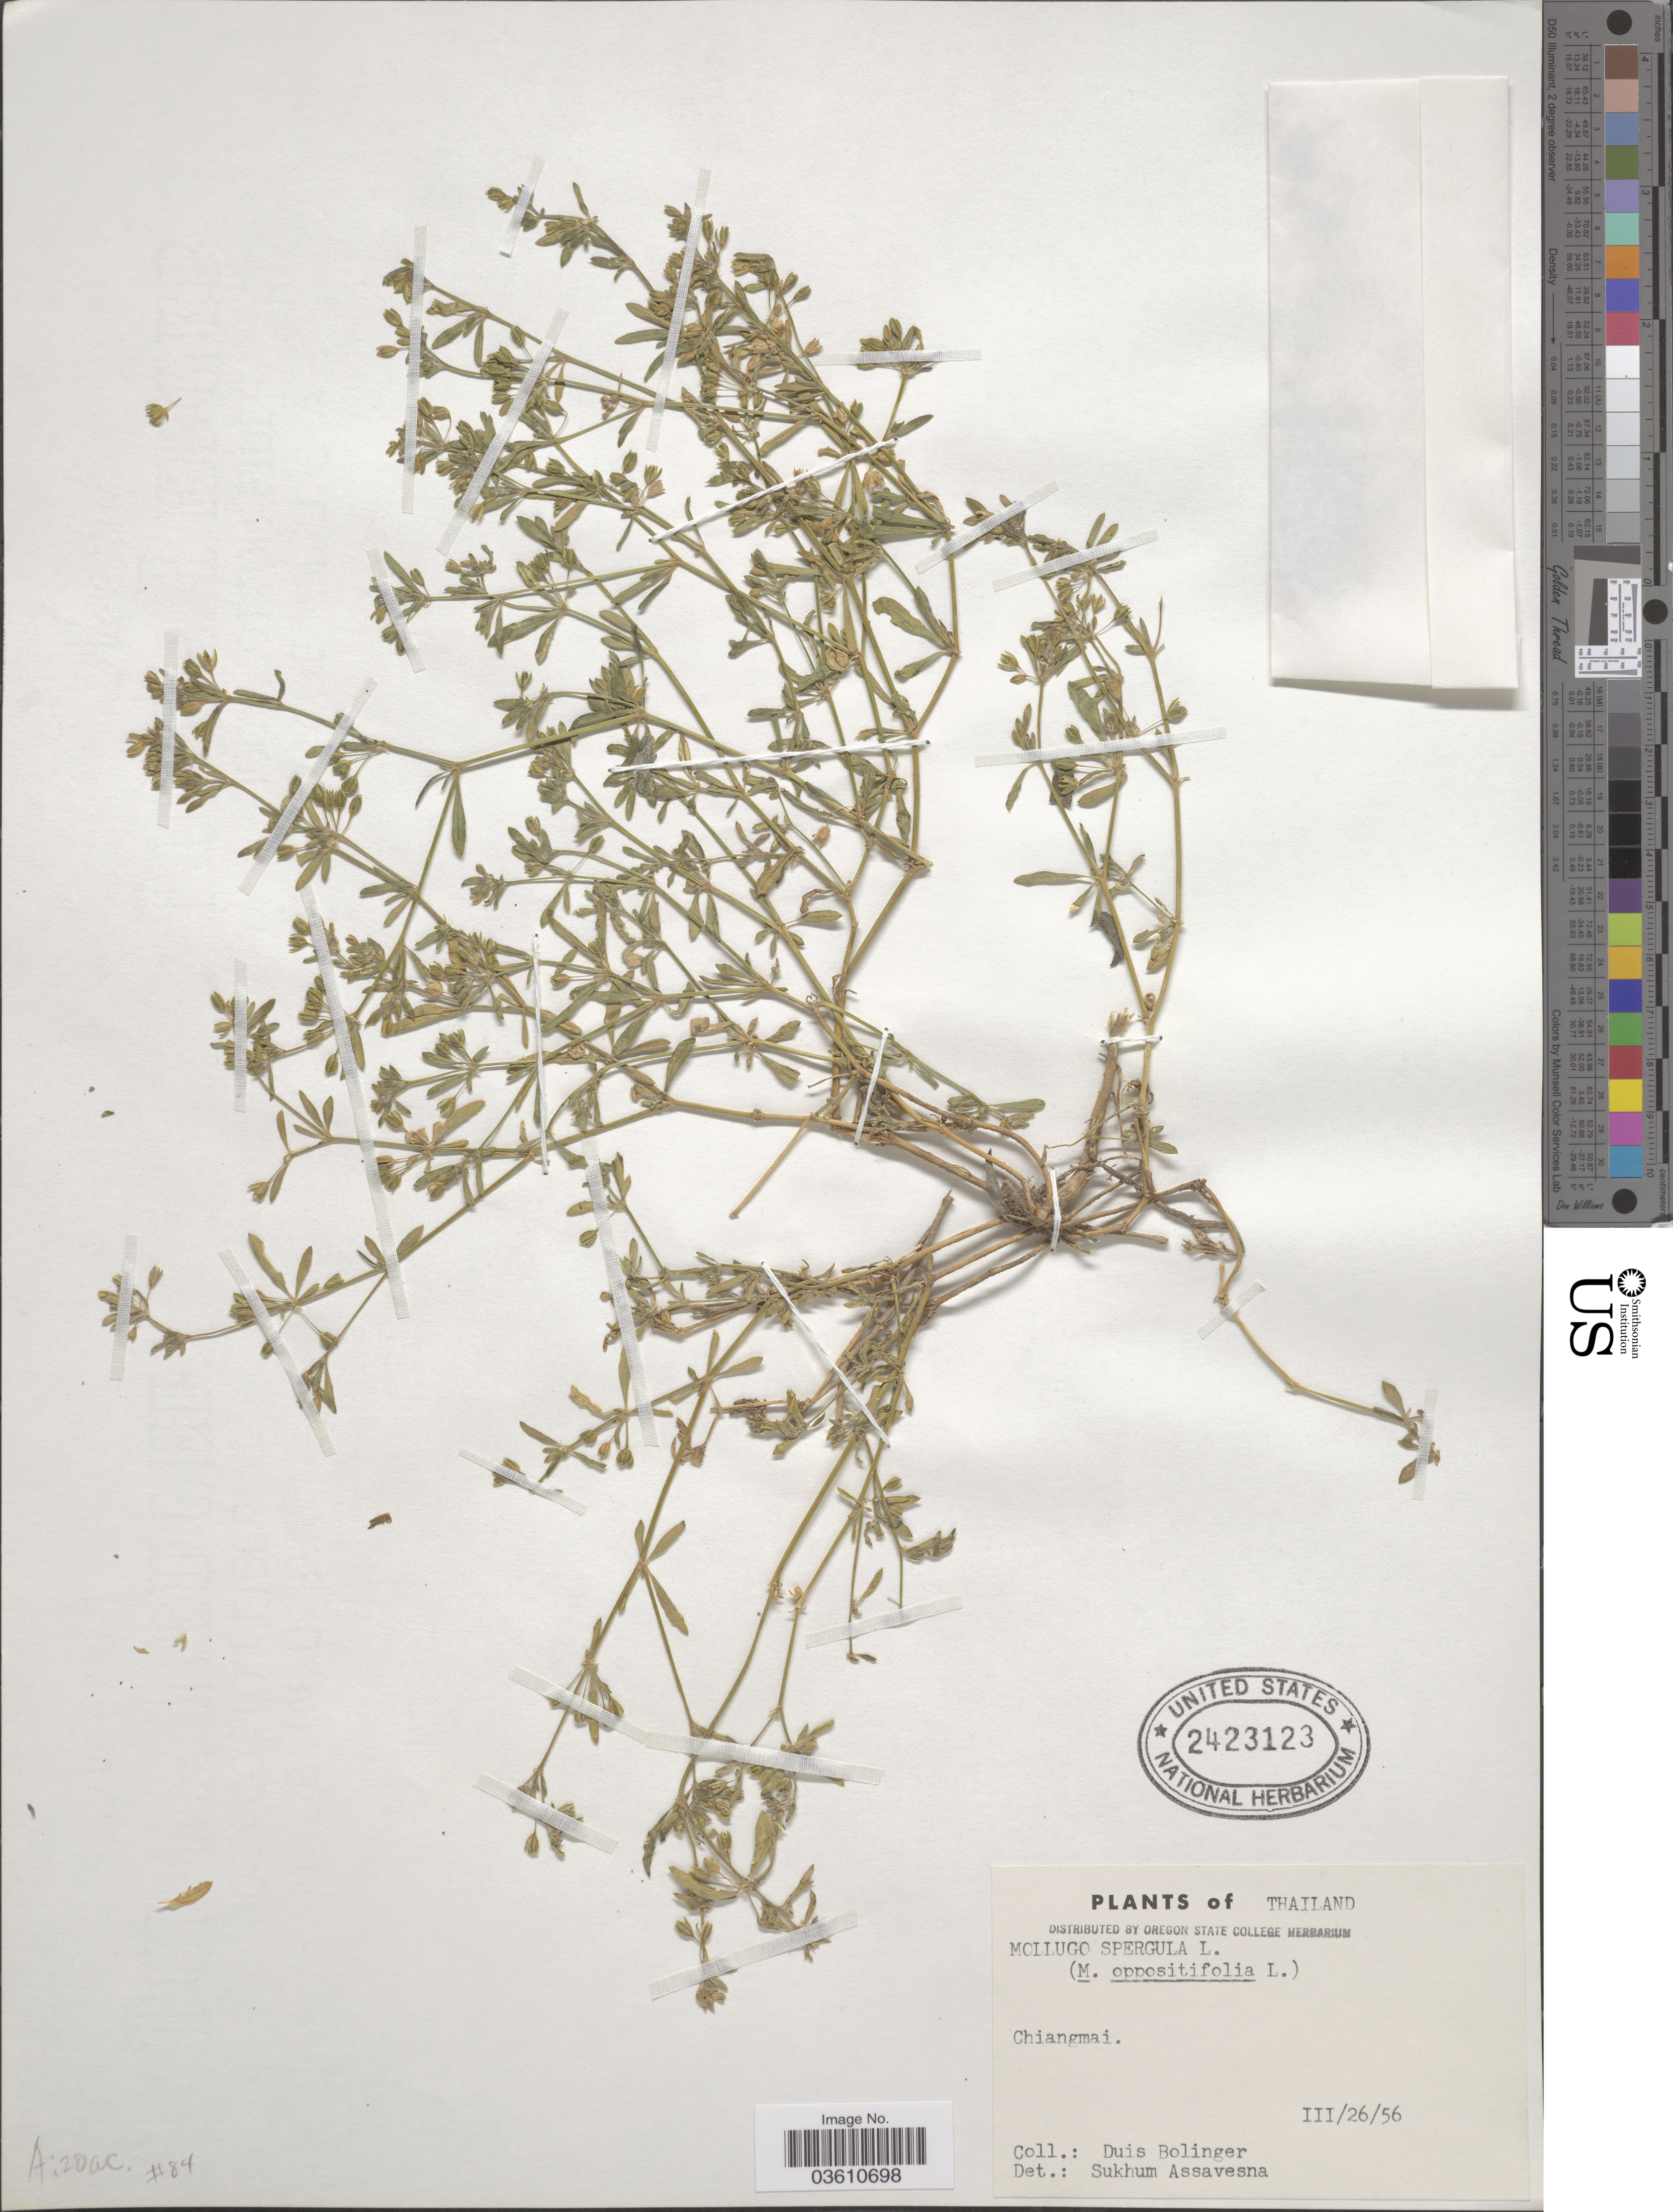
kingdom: Plantae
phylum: Tracheophyta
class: Magnoliopsida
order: Caryophyllales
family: Molluginaceae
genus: Glinus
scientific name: Glinus oppositifolius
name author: (L.) Aug. DC.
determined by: Strong, Mark T., (BOT), Smithsonian Institution - National Museum of Natural History (UNITED STATES)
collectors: D. Bolinger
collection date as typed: Transcribed d/m/y: 26/3/56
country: Thailand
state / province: Chiang Mai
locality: Chiangmai.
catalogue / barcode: US 2423123